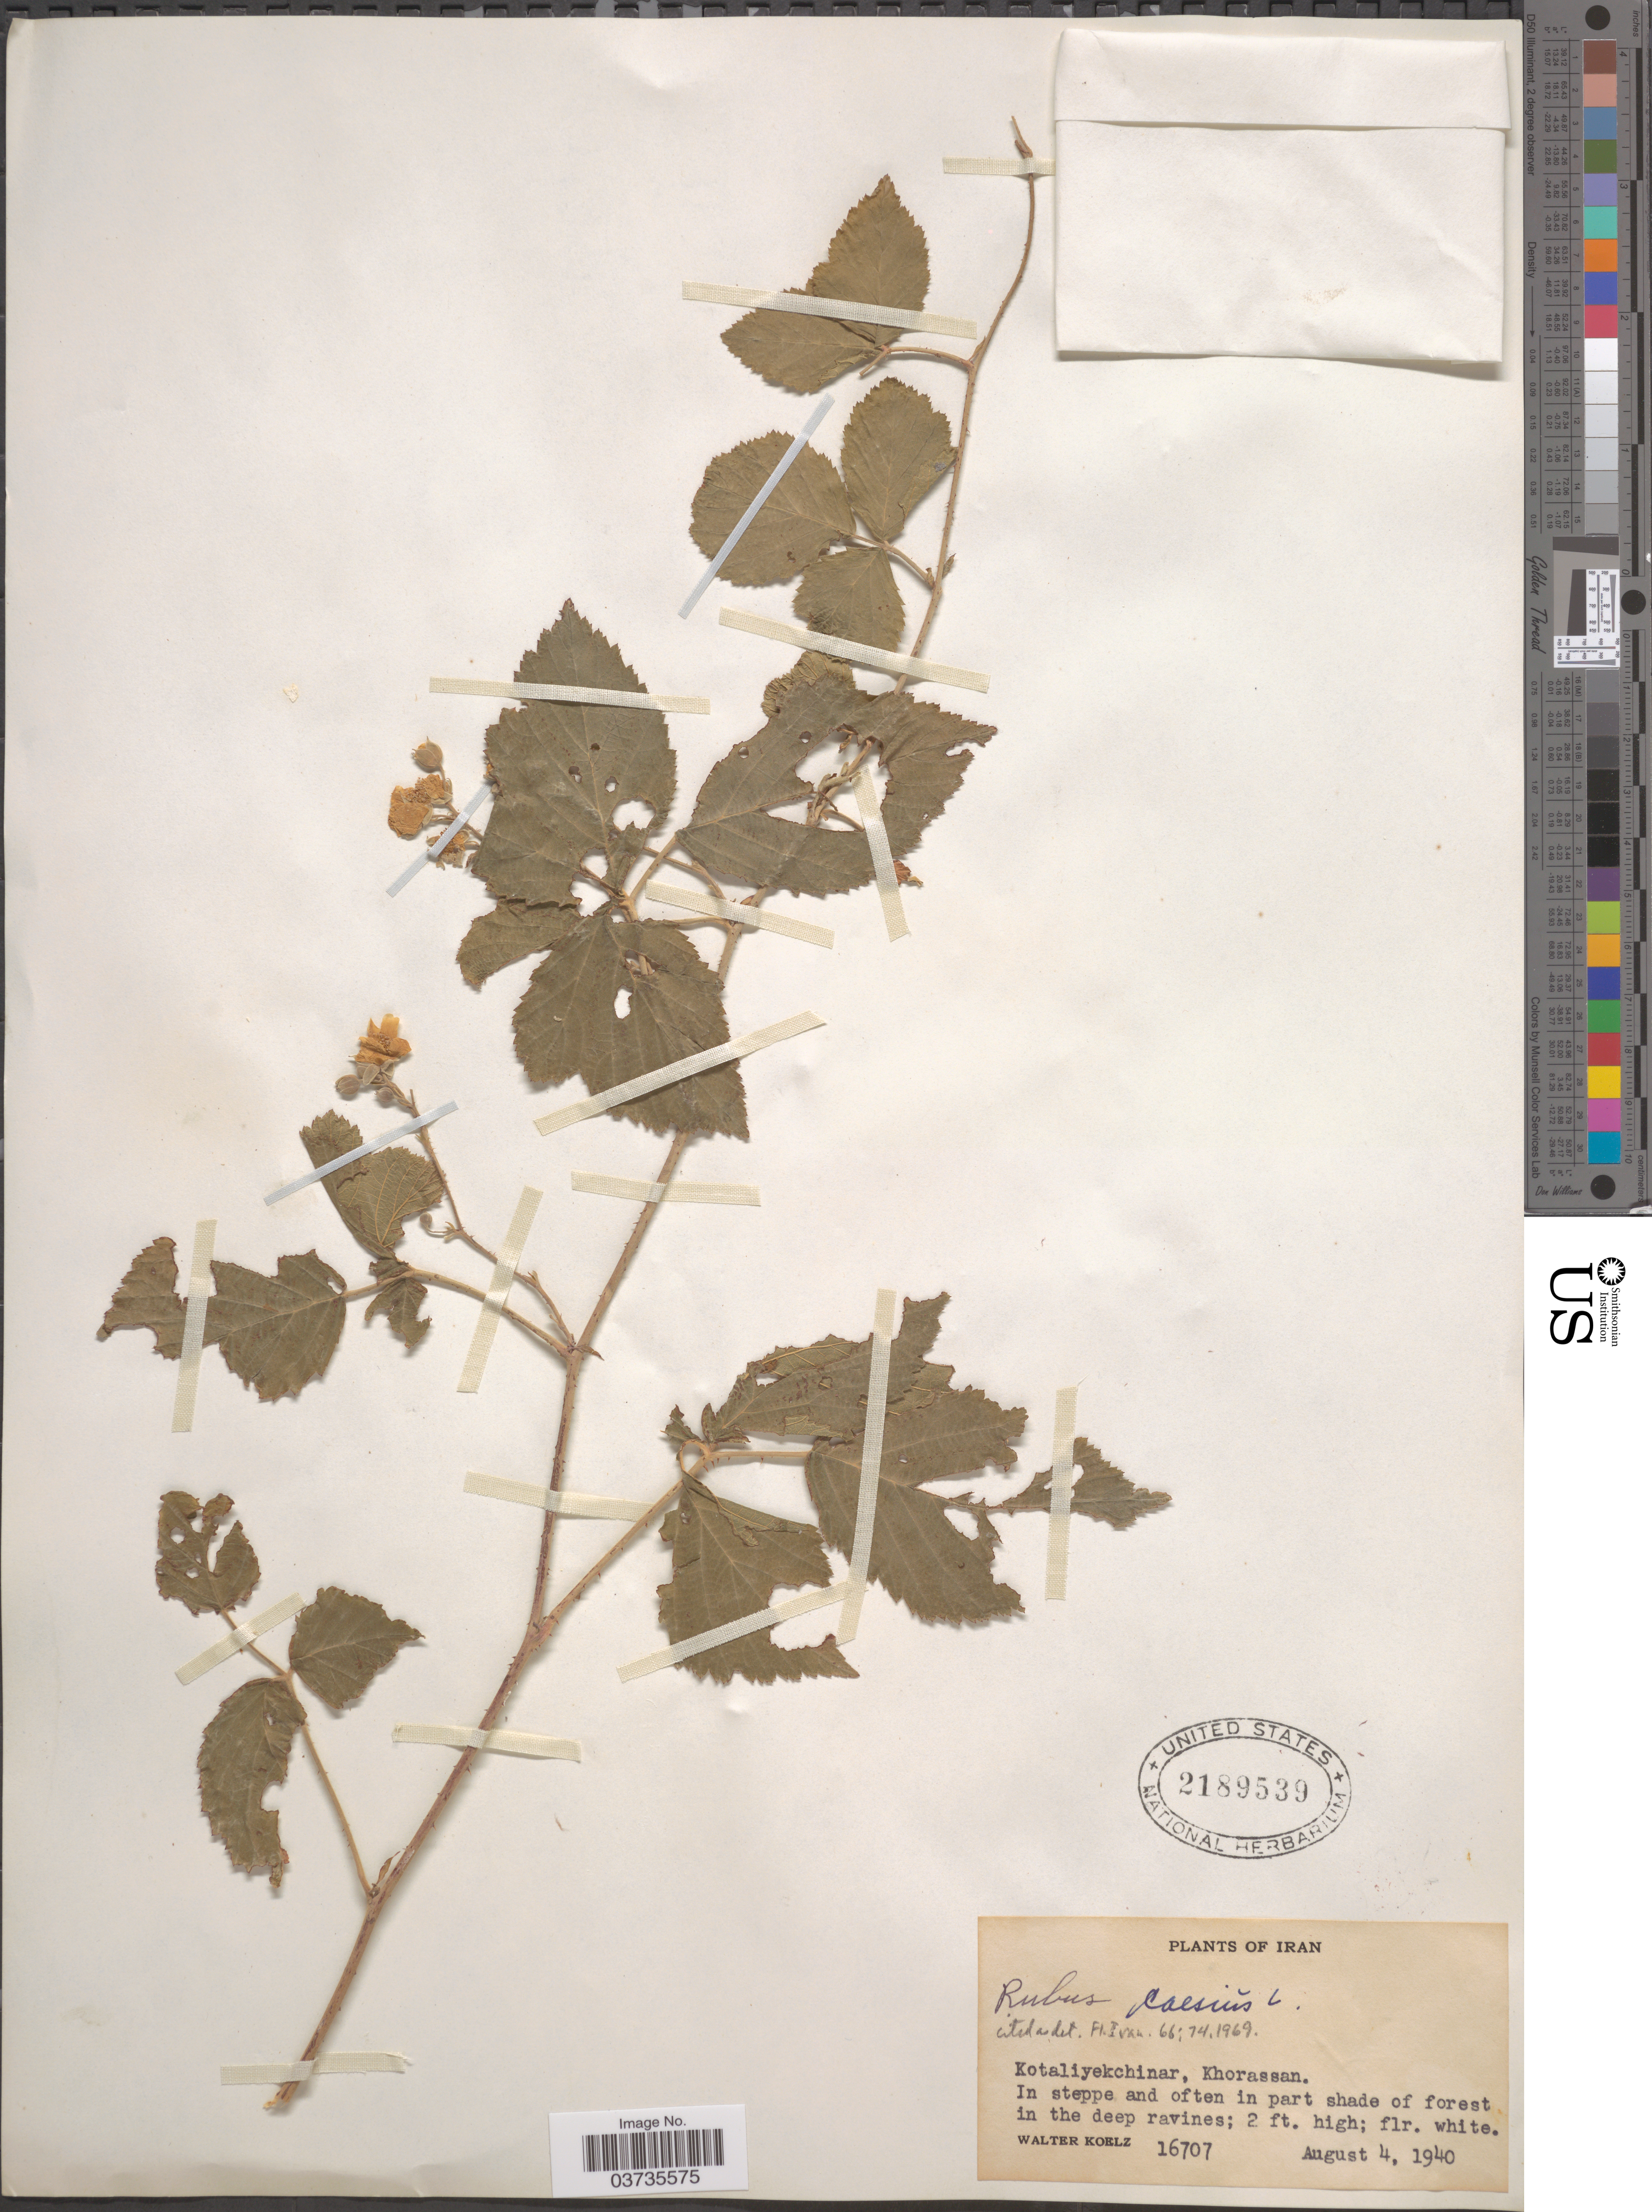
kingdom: Plantae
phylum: Tracheophyta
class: Magnoliopsida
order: Rosales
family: Rosaceae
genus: Rubus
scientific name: Rubus caesius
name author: L.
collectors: W. N. Koelz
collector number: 16707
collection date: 1940-08-04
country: Iran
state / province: Khorasan [obsolete]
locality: Kotaliyekchinar, Khorassan.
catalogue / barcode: US 2189539